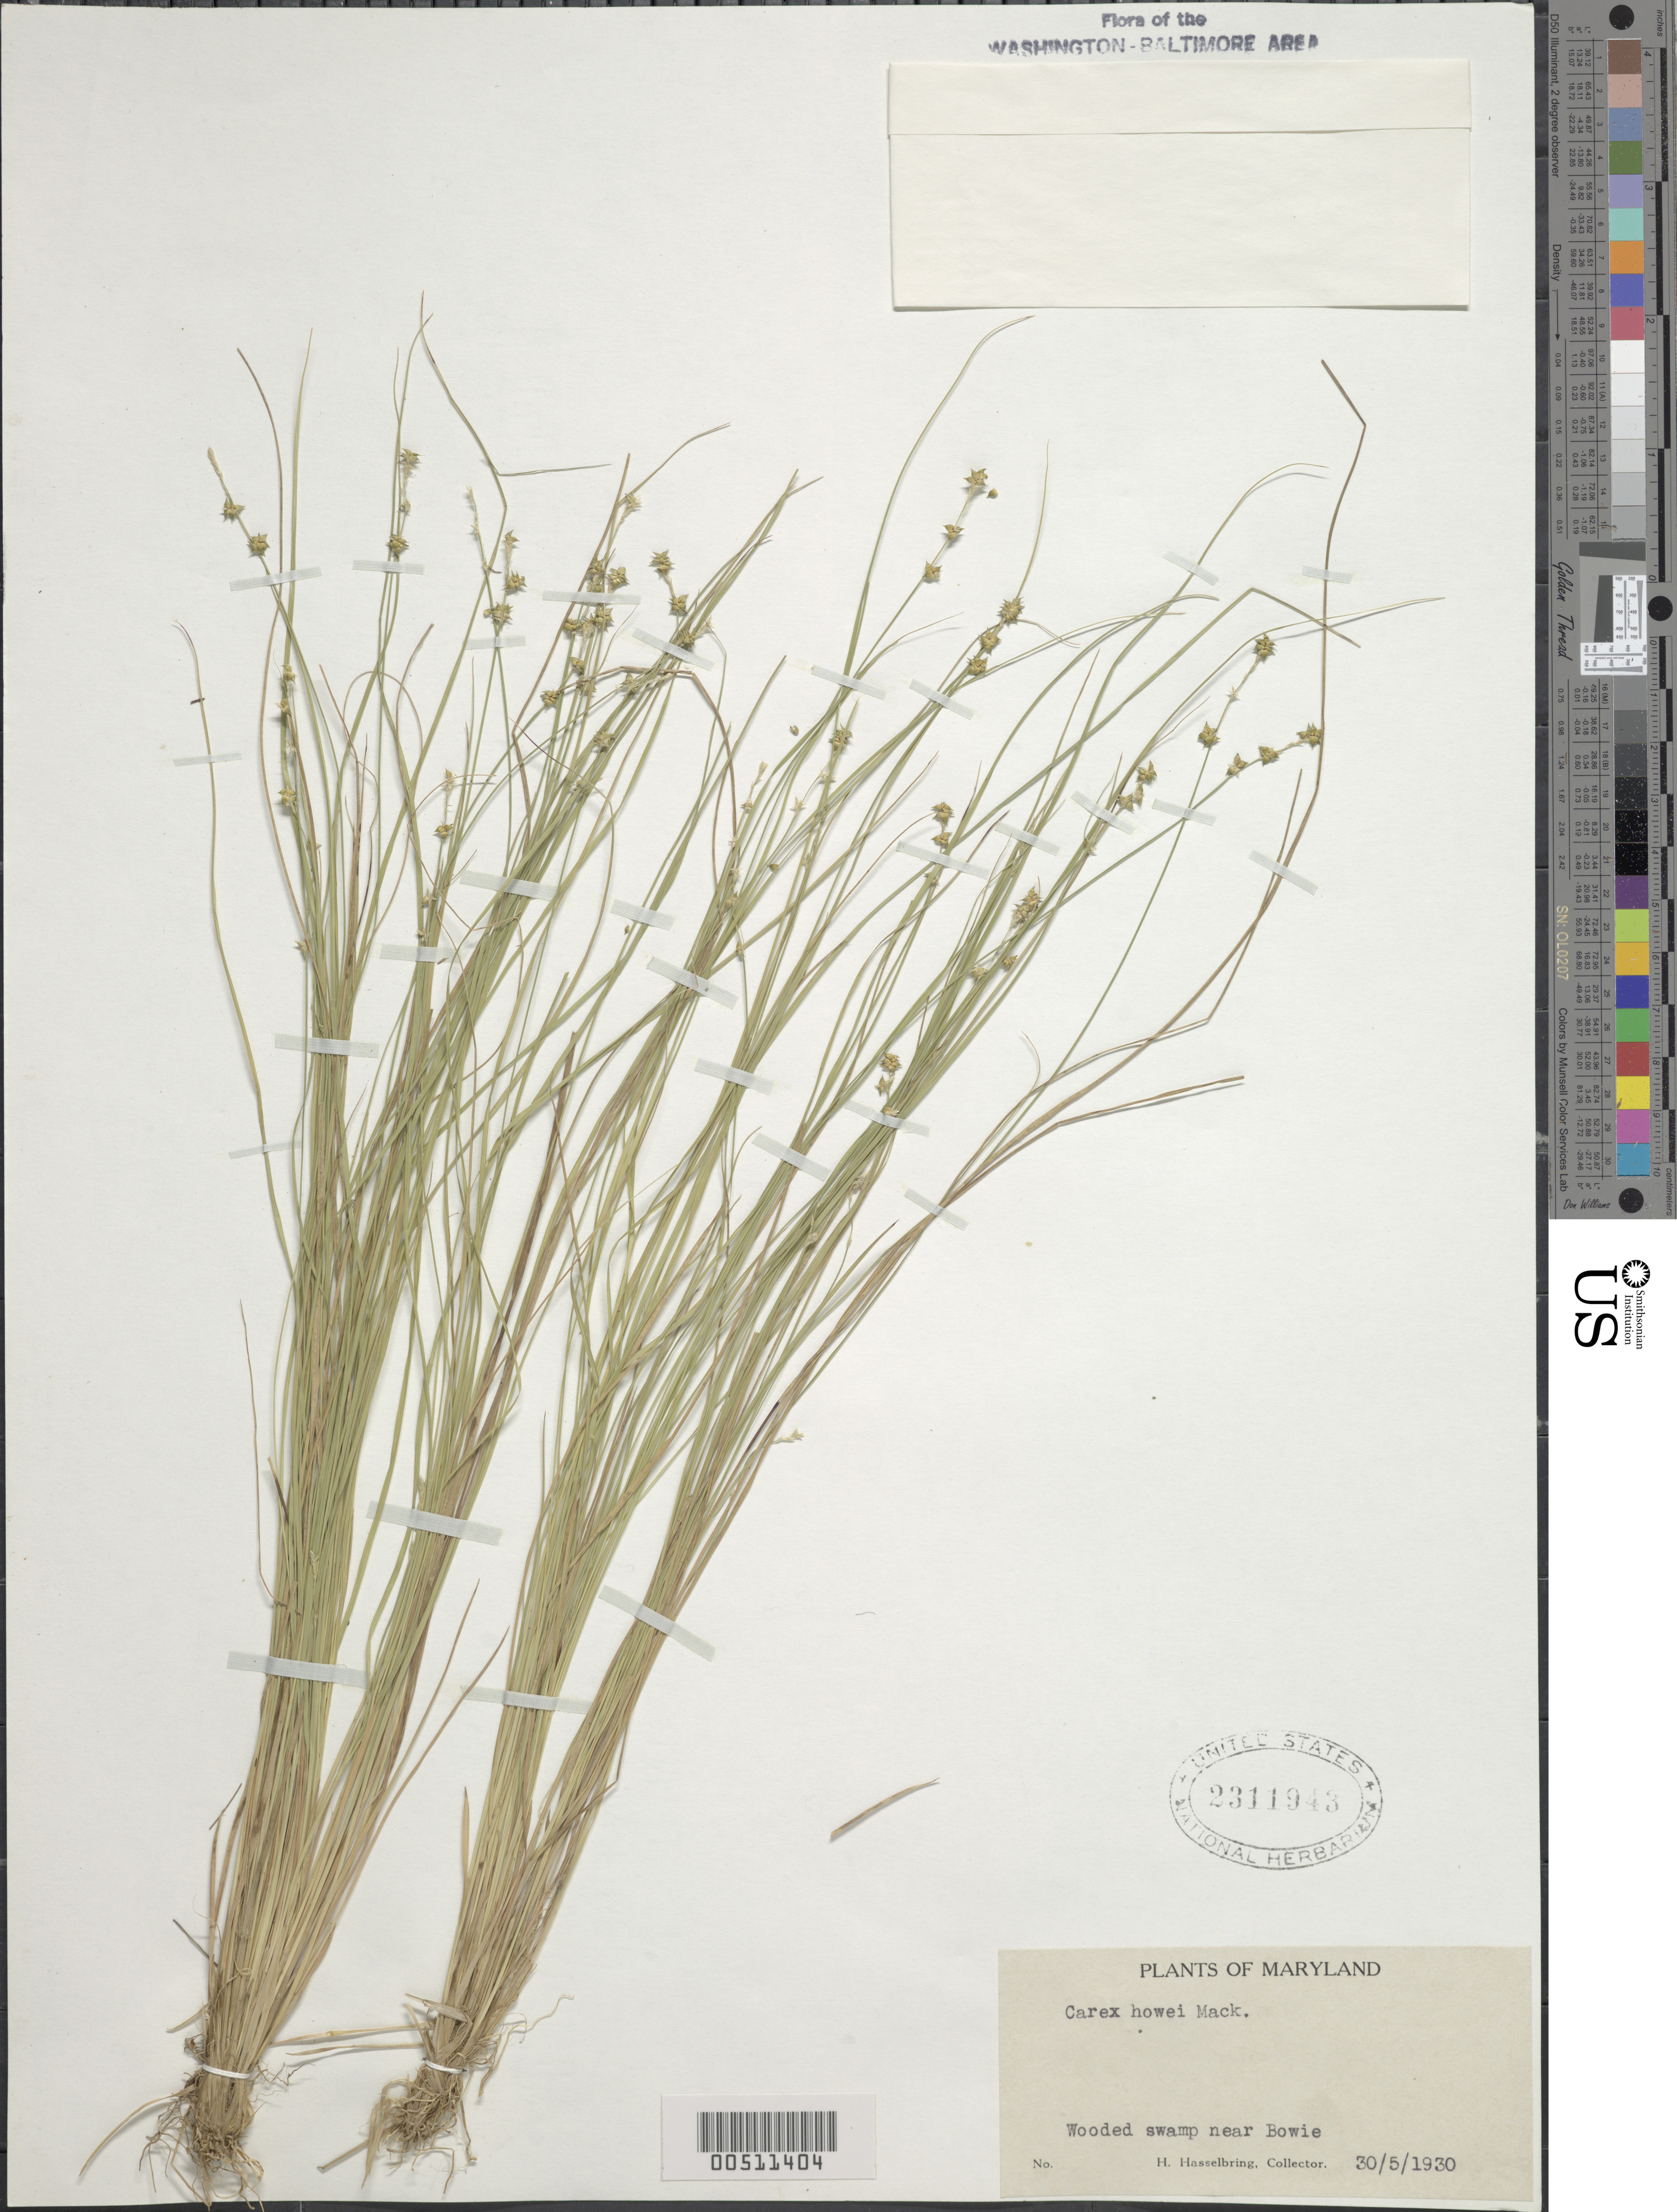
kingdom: Plantae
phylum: Tracheophyta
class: Liliopsida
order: Poales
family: Cyperaceae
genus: Carex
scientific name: Carex howei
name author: Mack.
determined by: Strong, Mark T., (BOT), Smithsonian Institution - National Museum of Natural History (UNITED STATES)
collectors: H. Hasselbring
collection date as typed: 30 May 1930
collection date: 1930-05-30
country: United States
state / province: Maryland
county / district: Prince George's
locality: Near Bowie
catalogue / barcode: US 2311943